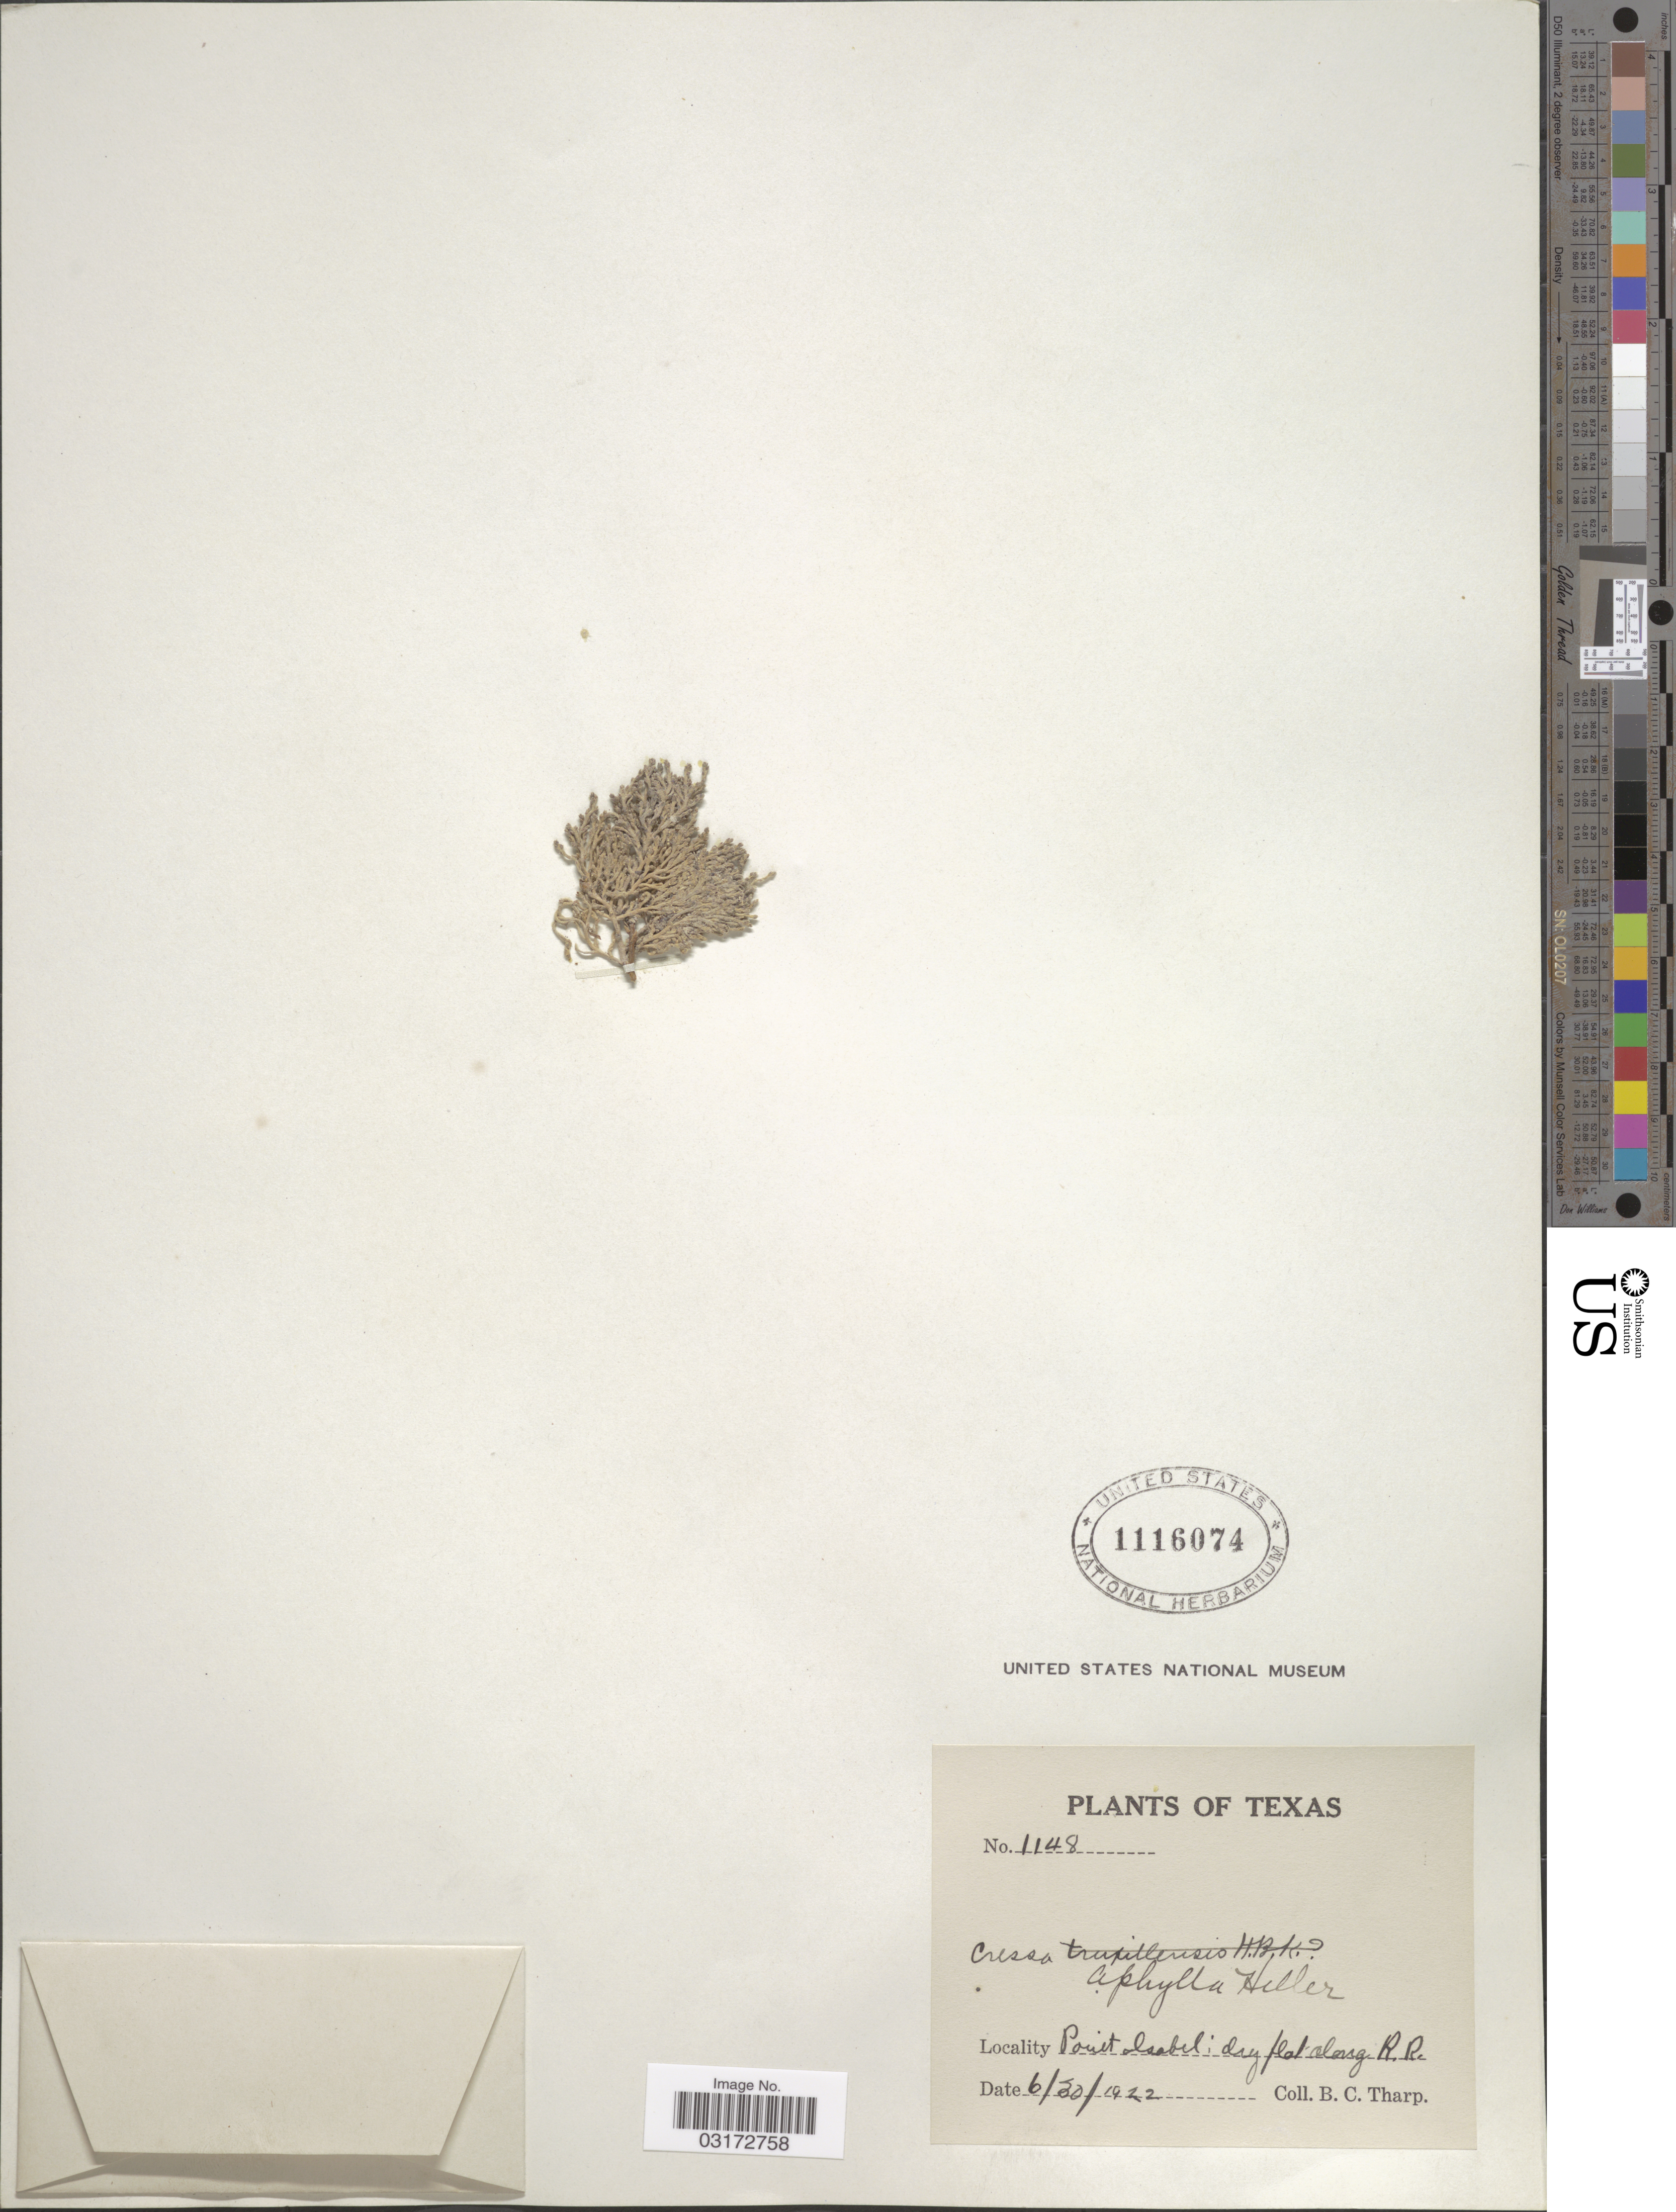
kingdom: Plantae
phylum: Tracheophyta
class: Magnoliopsida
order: Solanales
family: Convolvulaceae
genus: Cressa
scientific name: Cressa nudicaulis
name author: Griseb.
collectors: B. C. Tharp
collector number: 1148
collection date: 1922-06-30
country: United States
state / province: Texas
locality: Point Isabel: day flat along R.R.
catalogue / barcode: US 1116074